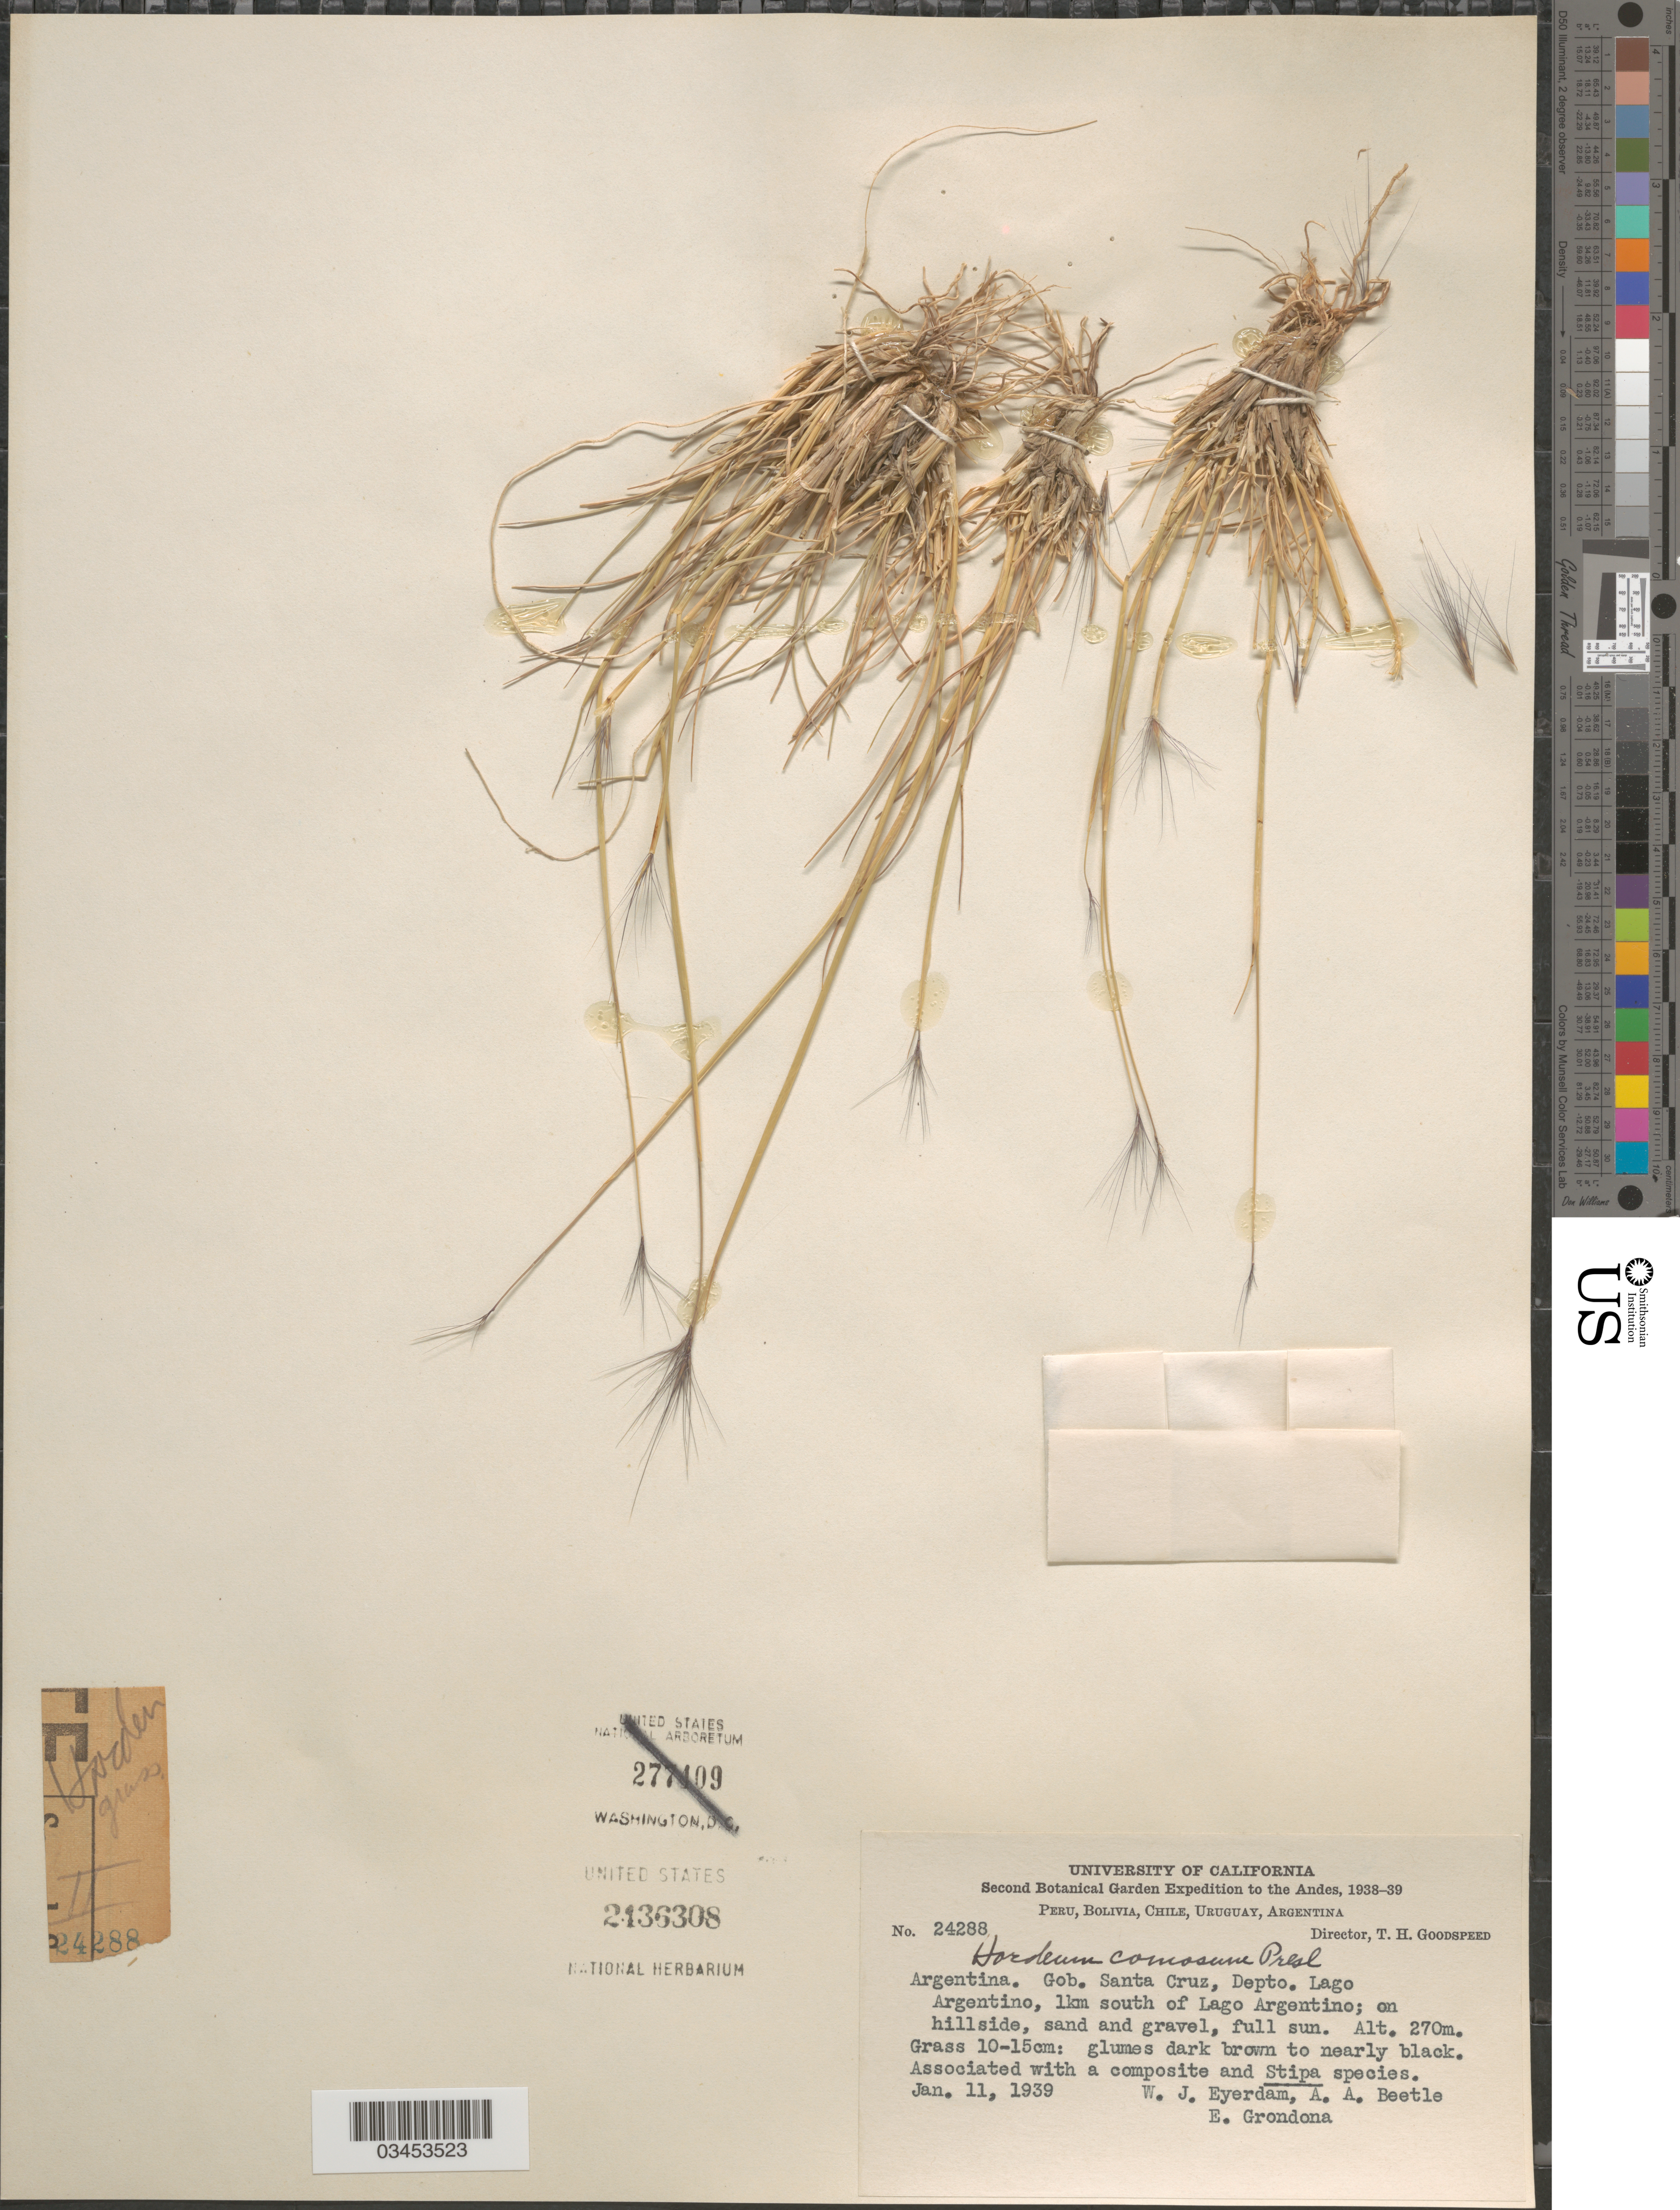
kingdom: Plantae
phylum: Tracheophyta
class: Liliopsida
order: Poales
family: Poaceae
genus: Hordeum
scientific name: Hordeum comosum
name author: J. Presl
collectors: E. Eyerdam, A. A. Beetle & E. Grondona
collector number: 24288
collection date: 1939-01-11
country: Argentina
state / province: Santa Cruz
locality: Gob. Santa Cruz, Depto. Lago Argentino, 1km south of Lago Argentino.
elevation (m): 270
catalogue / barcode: US 2436308